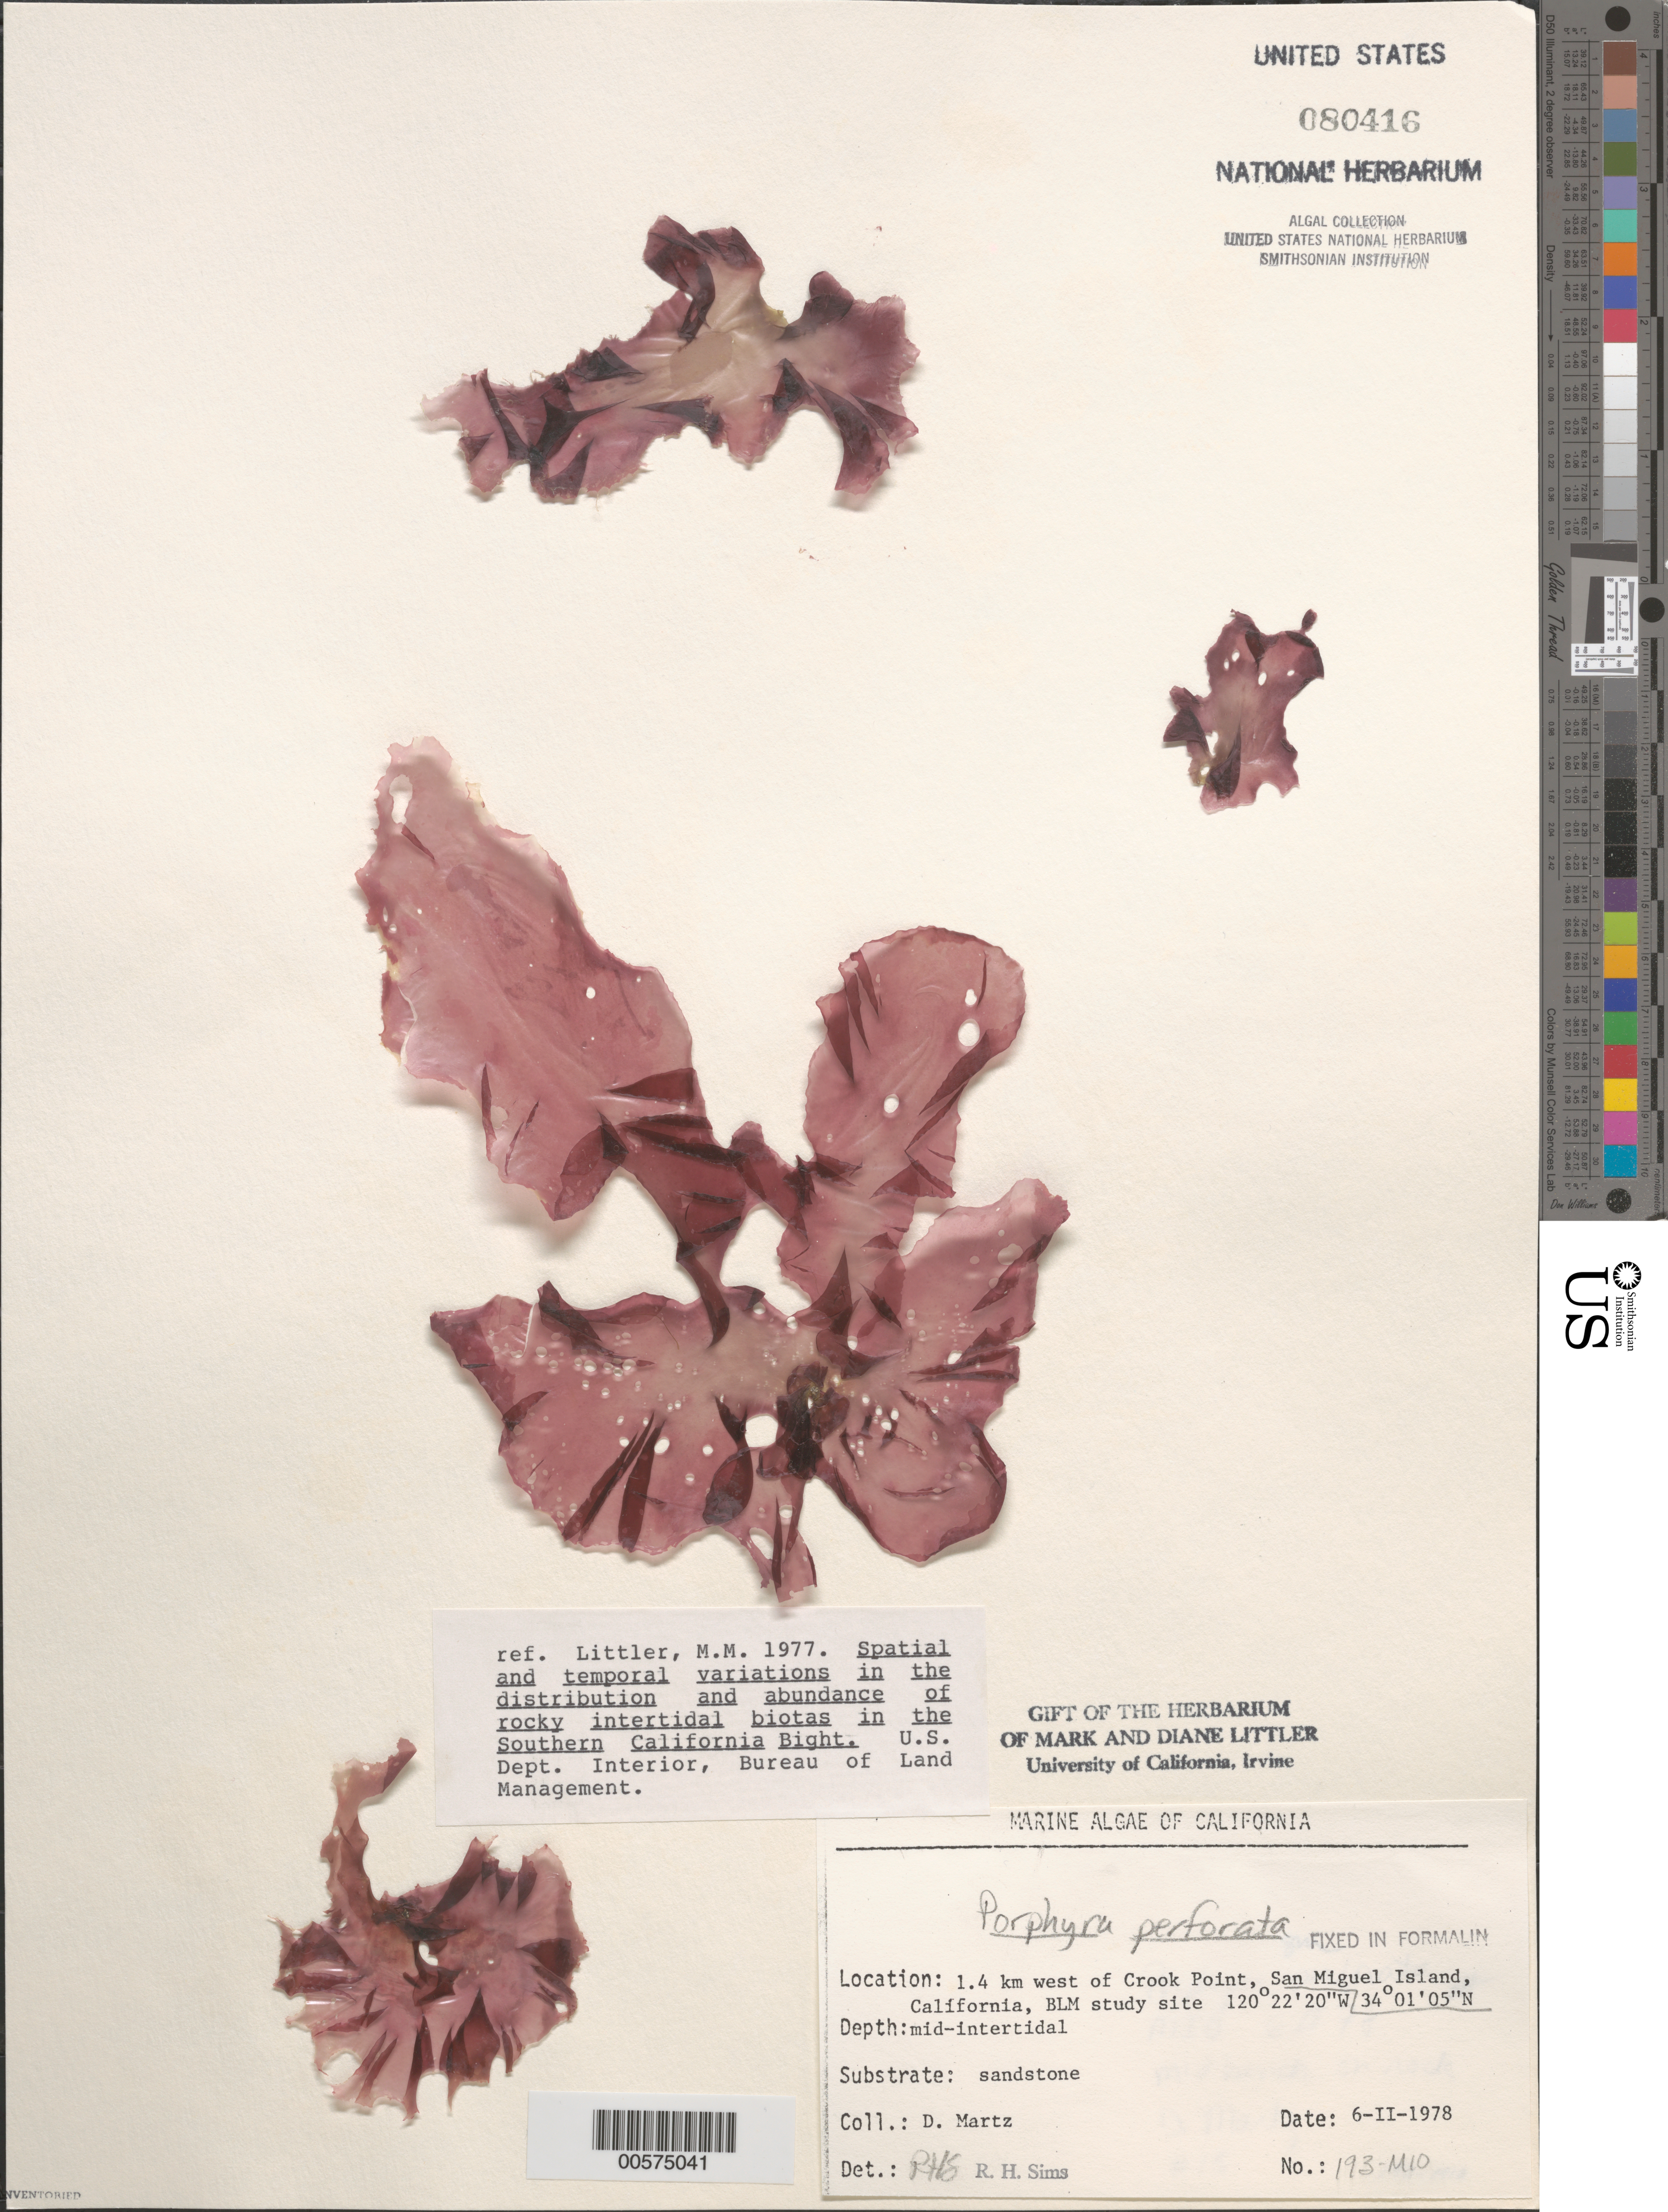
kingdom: Plantae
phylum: Rhodophyta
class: Bangiophyceae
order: Bangiales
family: Bangiaceae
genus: Pyropia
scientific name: Pyropia perforata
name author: (J. Agardh) S.C. Lindstrom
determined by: Algae name updating Project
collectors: D. Martz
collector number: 193-mio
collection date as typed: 06 Feb 1978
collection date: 1978-02-06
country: United States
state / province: California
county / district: Santa Barbara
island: San Miguel Island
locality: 1.4 km north of Crook Point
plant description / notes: BLM-SOCALBIGHT Rocky Intertidal Survey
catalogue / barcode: US 80416